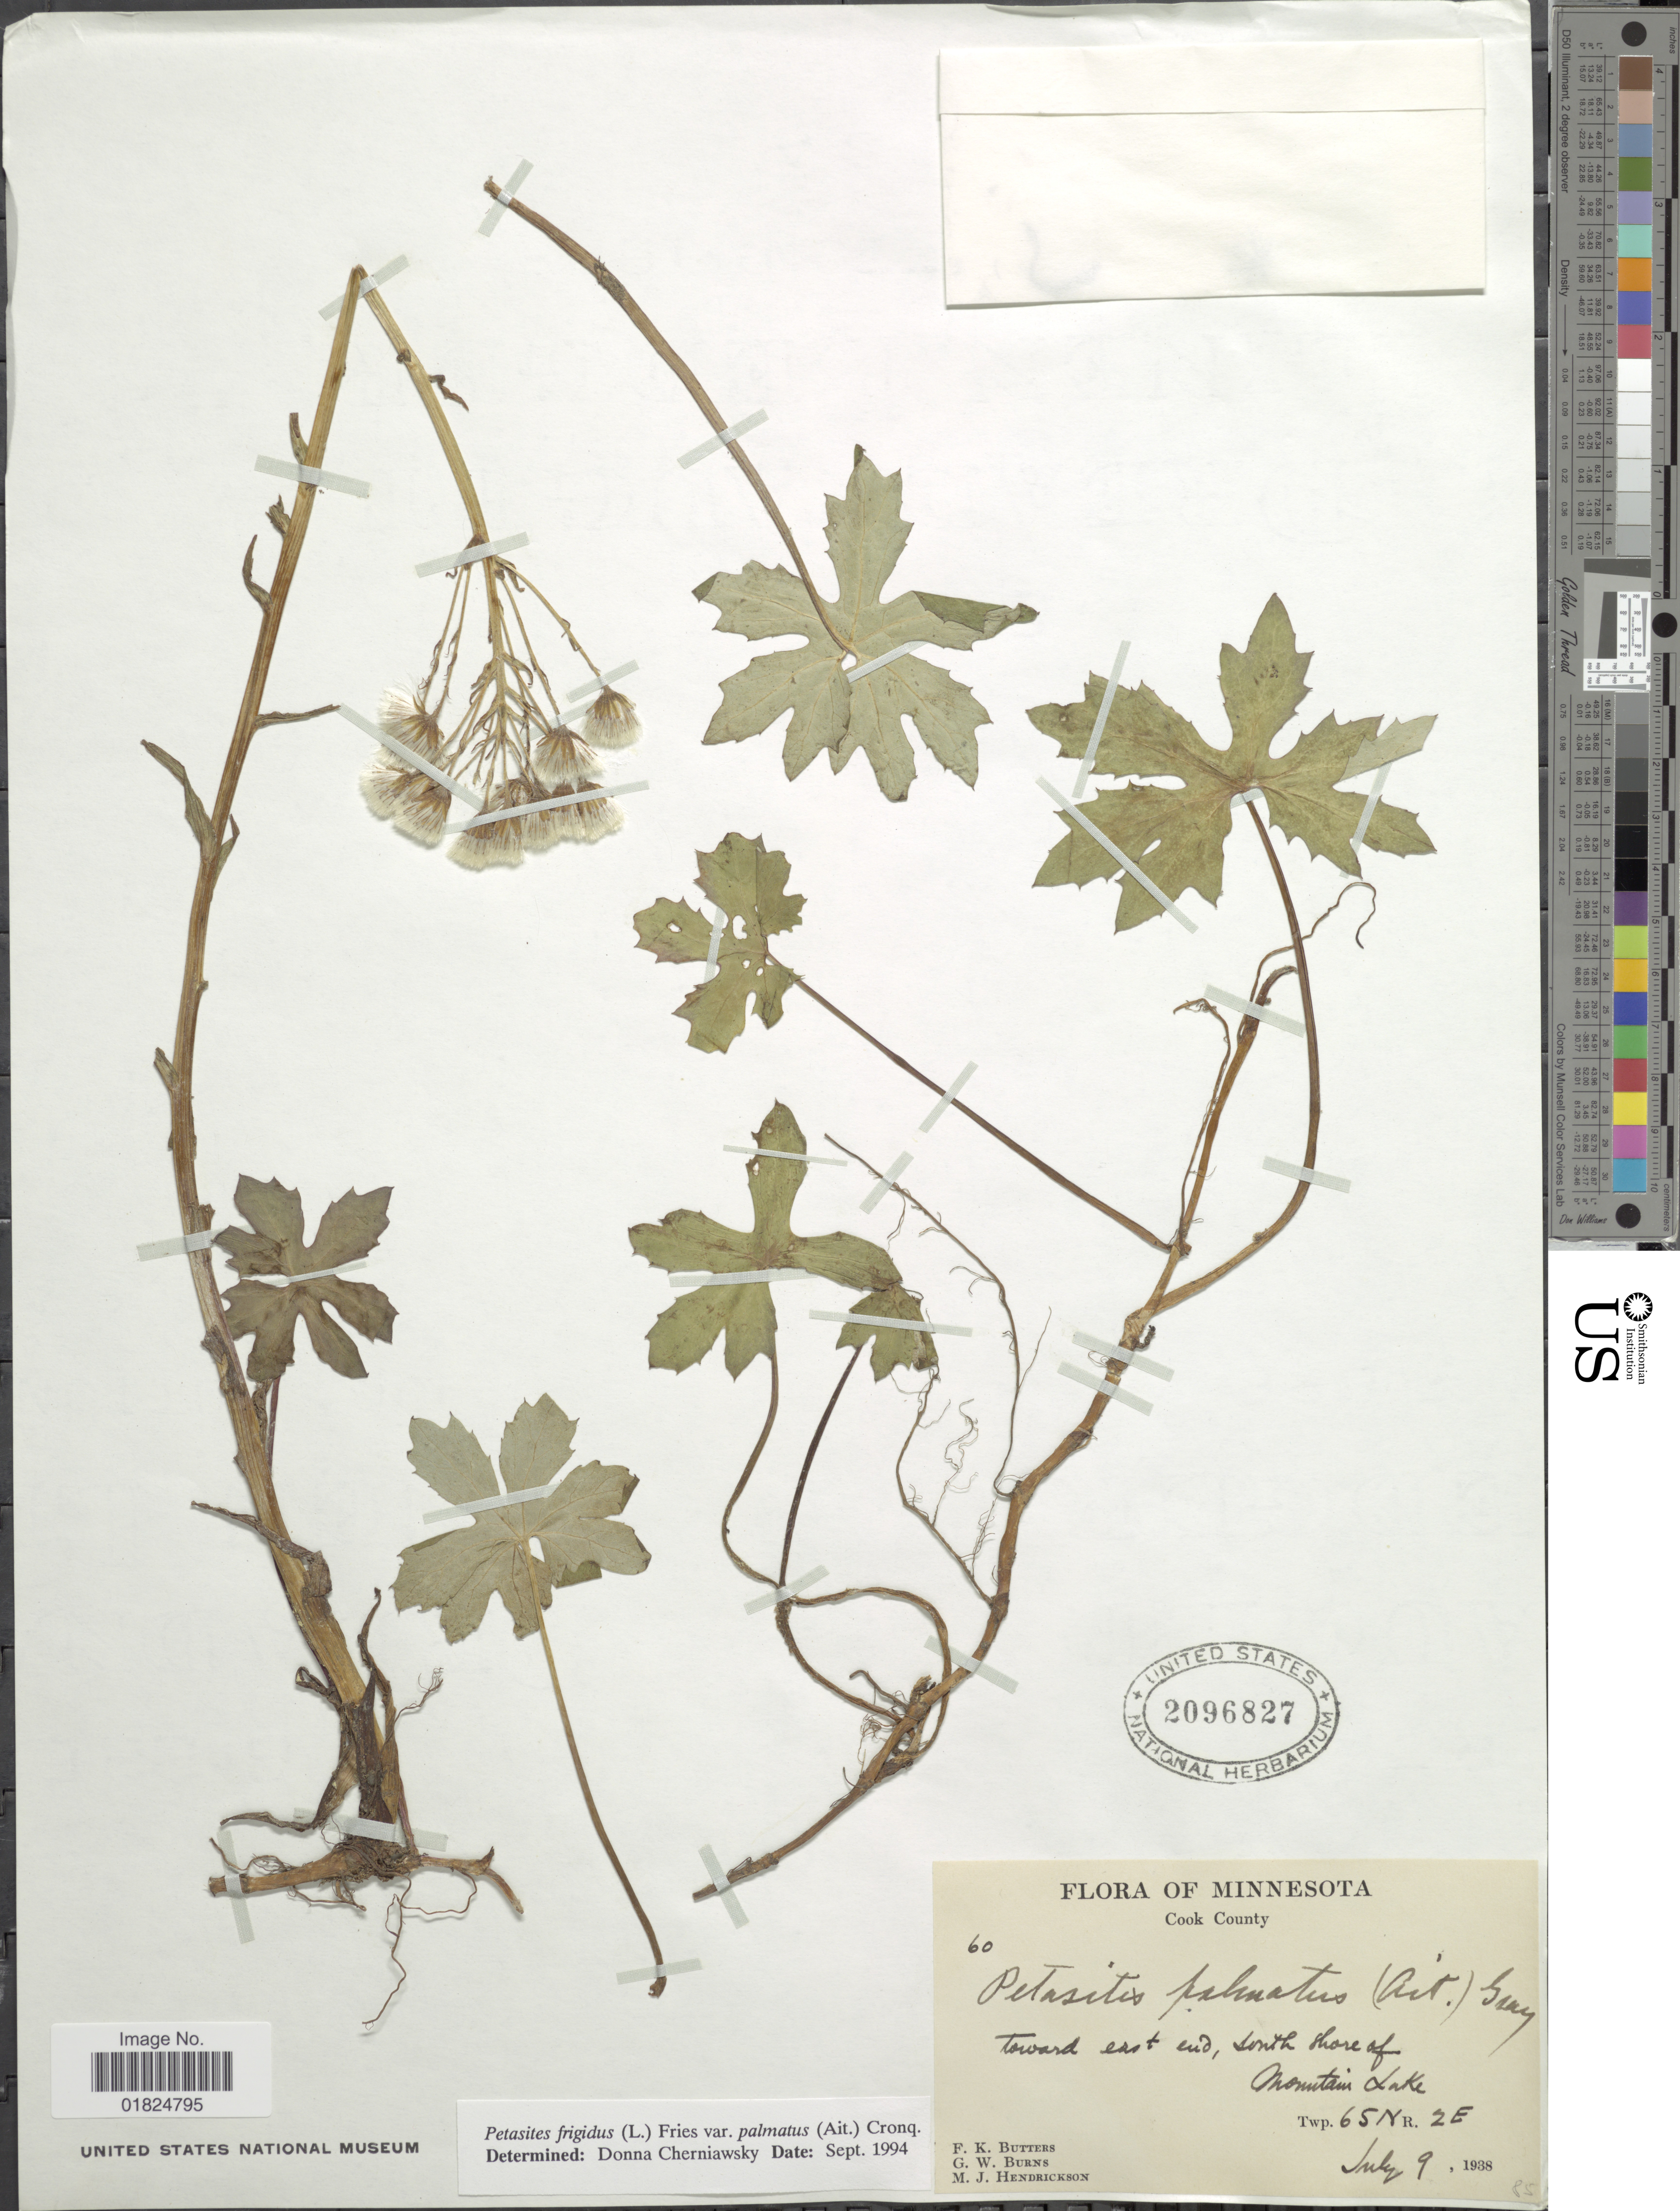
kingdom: Plantae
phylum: Tracheophyta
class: Magnoliopsida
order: Asterales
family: Asteraceae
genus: Petasites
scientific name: Petasites frigidus var. palmatus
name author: (Aiton) Cody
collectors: F. K. Butters, G. Burns & M. Hendrickson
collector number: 60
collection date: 1938-07-09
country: United States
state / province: Minnesota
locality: Minnesota. Cook County. Toward east end, south shore of Mountain Lake. Twp. 65N R. 2E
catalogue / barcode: US 2096827